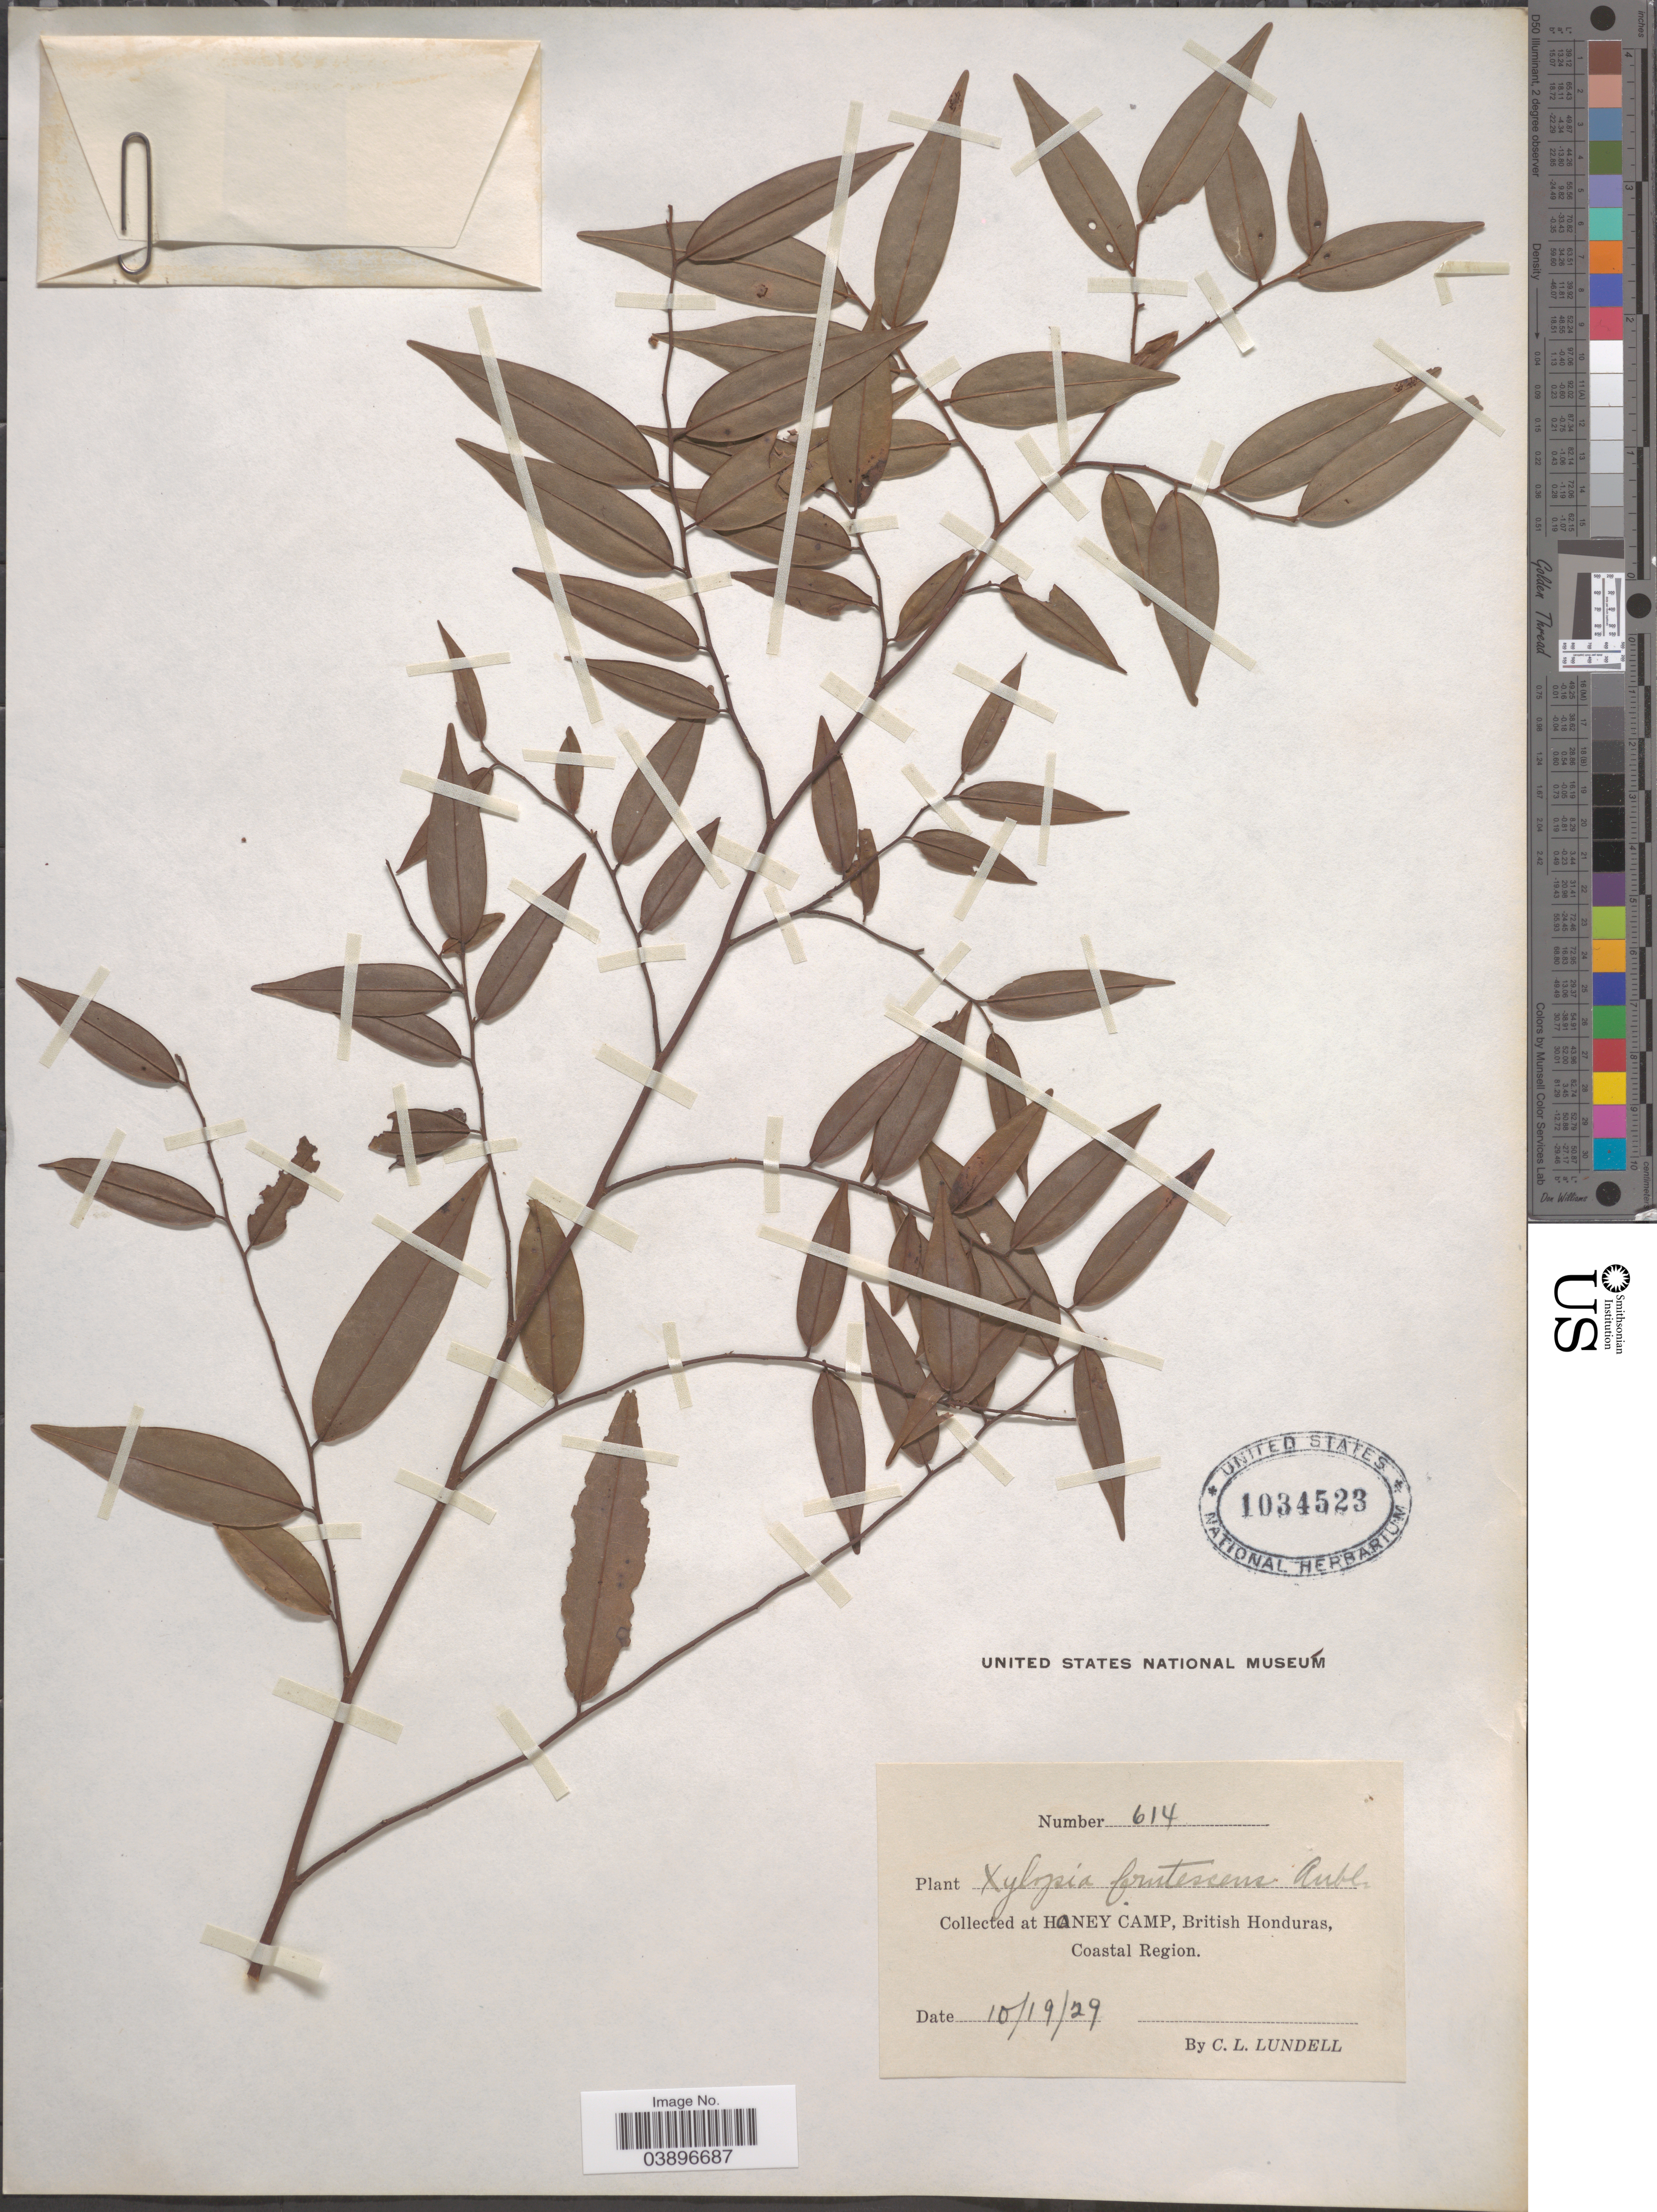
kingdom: Plantae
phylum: Tracheophyta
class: Magnoliopsida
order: Magnoliales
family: Annonaceae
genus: Xylopia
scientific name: Xylopia frutescens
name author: Aubl.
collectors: C. L. Lundell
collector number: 614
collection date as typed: Transcribed d/m/y: 19/10/29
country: Belize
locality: Honey Camp, British Honduras, Coastal Region.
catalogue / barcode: US 1034523